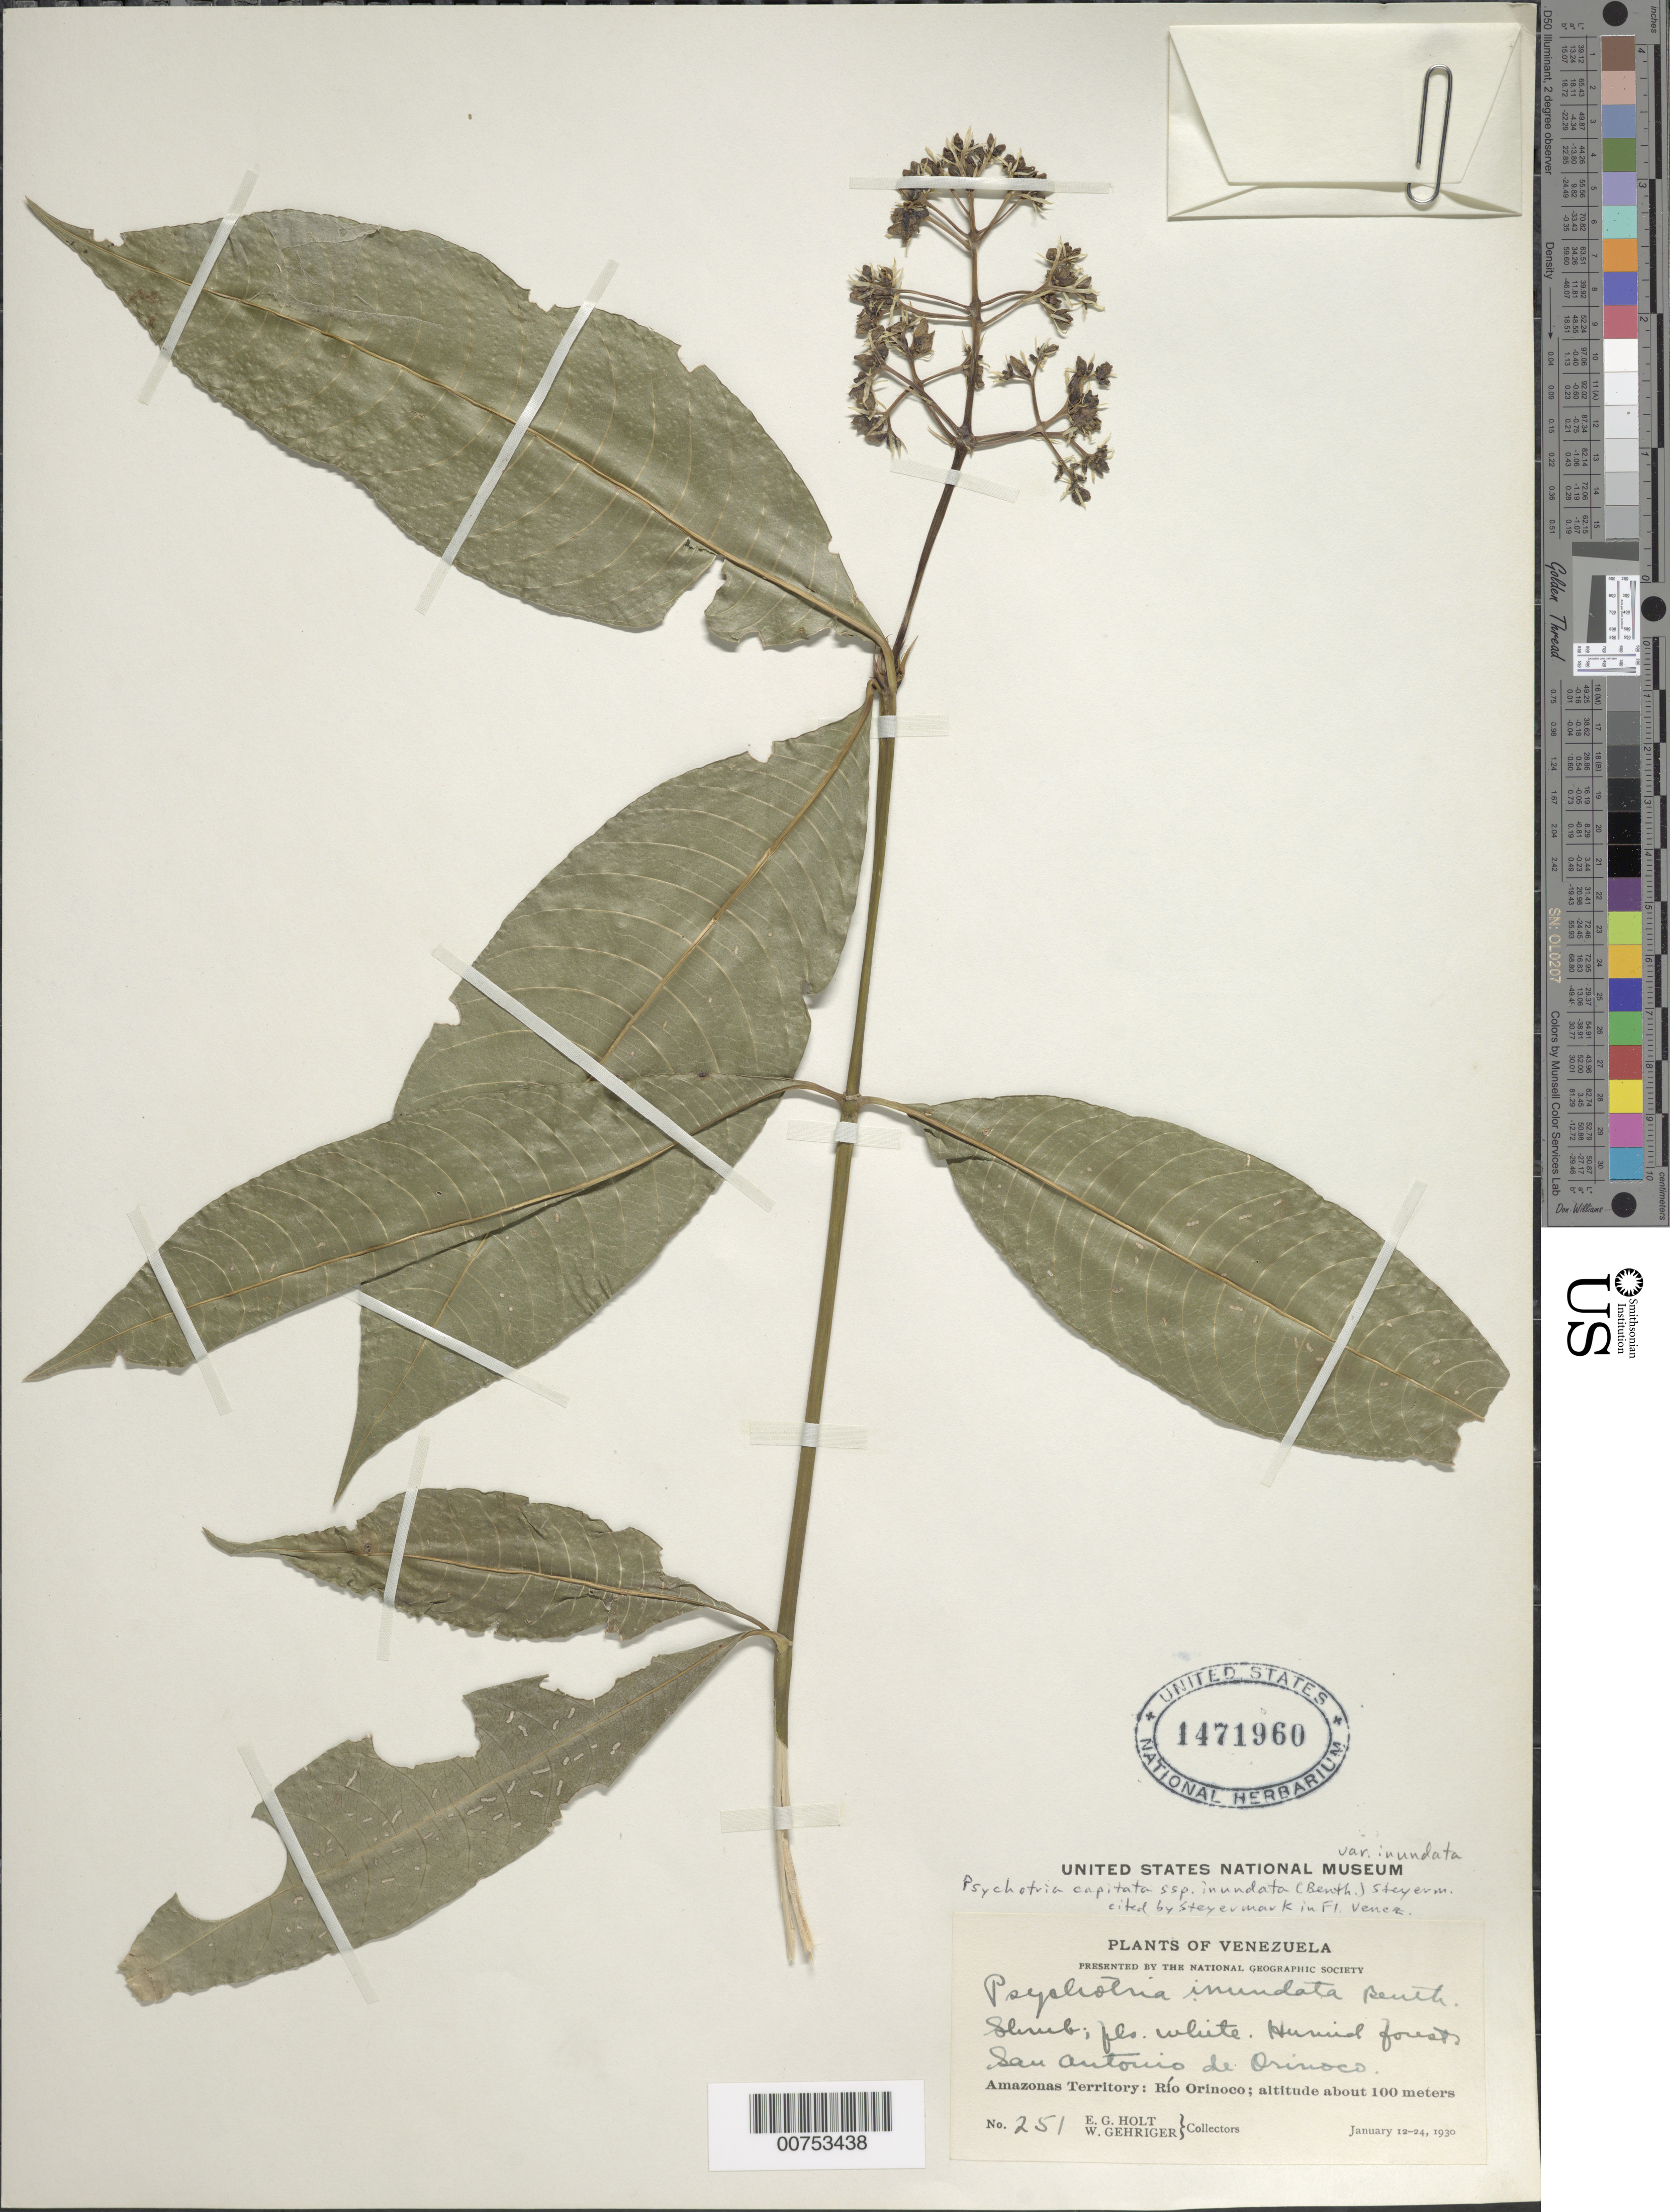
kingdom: Plantae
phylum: Tracheophyta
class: Magnoliopsida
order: Gentianales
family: Rubiaceae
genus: Psychotria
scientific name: Psychotria capitata var. inundata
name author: (Benth.) Steyerm.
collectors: E. Holt & W. Gehriger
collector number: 251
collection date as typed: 12-Jan-30 to 24-Jan-30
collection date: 1930-01-12/1930-01-24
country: Venezuela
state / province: Amazonas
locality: San Antonio de Orinoco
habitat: Humid forest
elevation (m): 100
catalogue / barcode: US 1471960